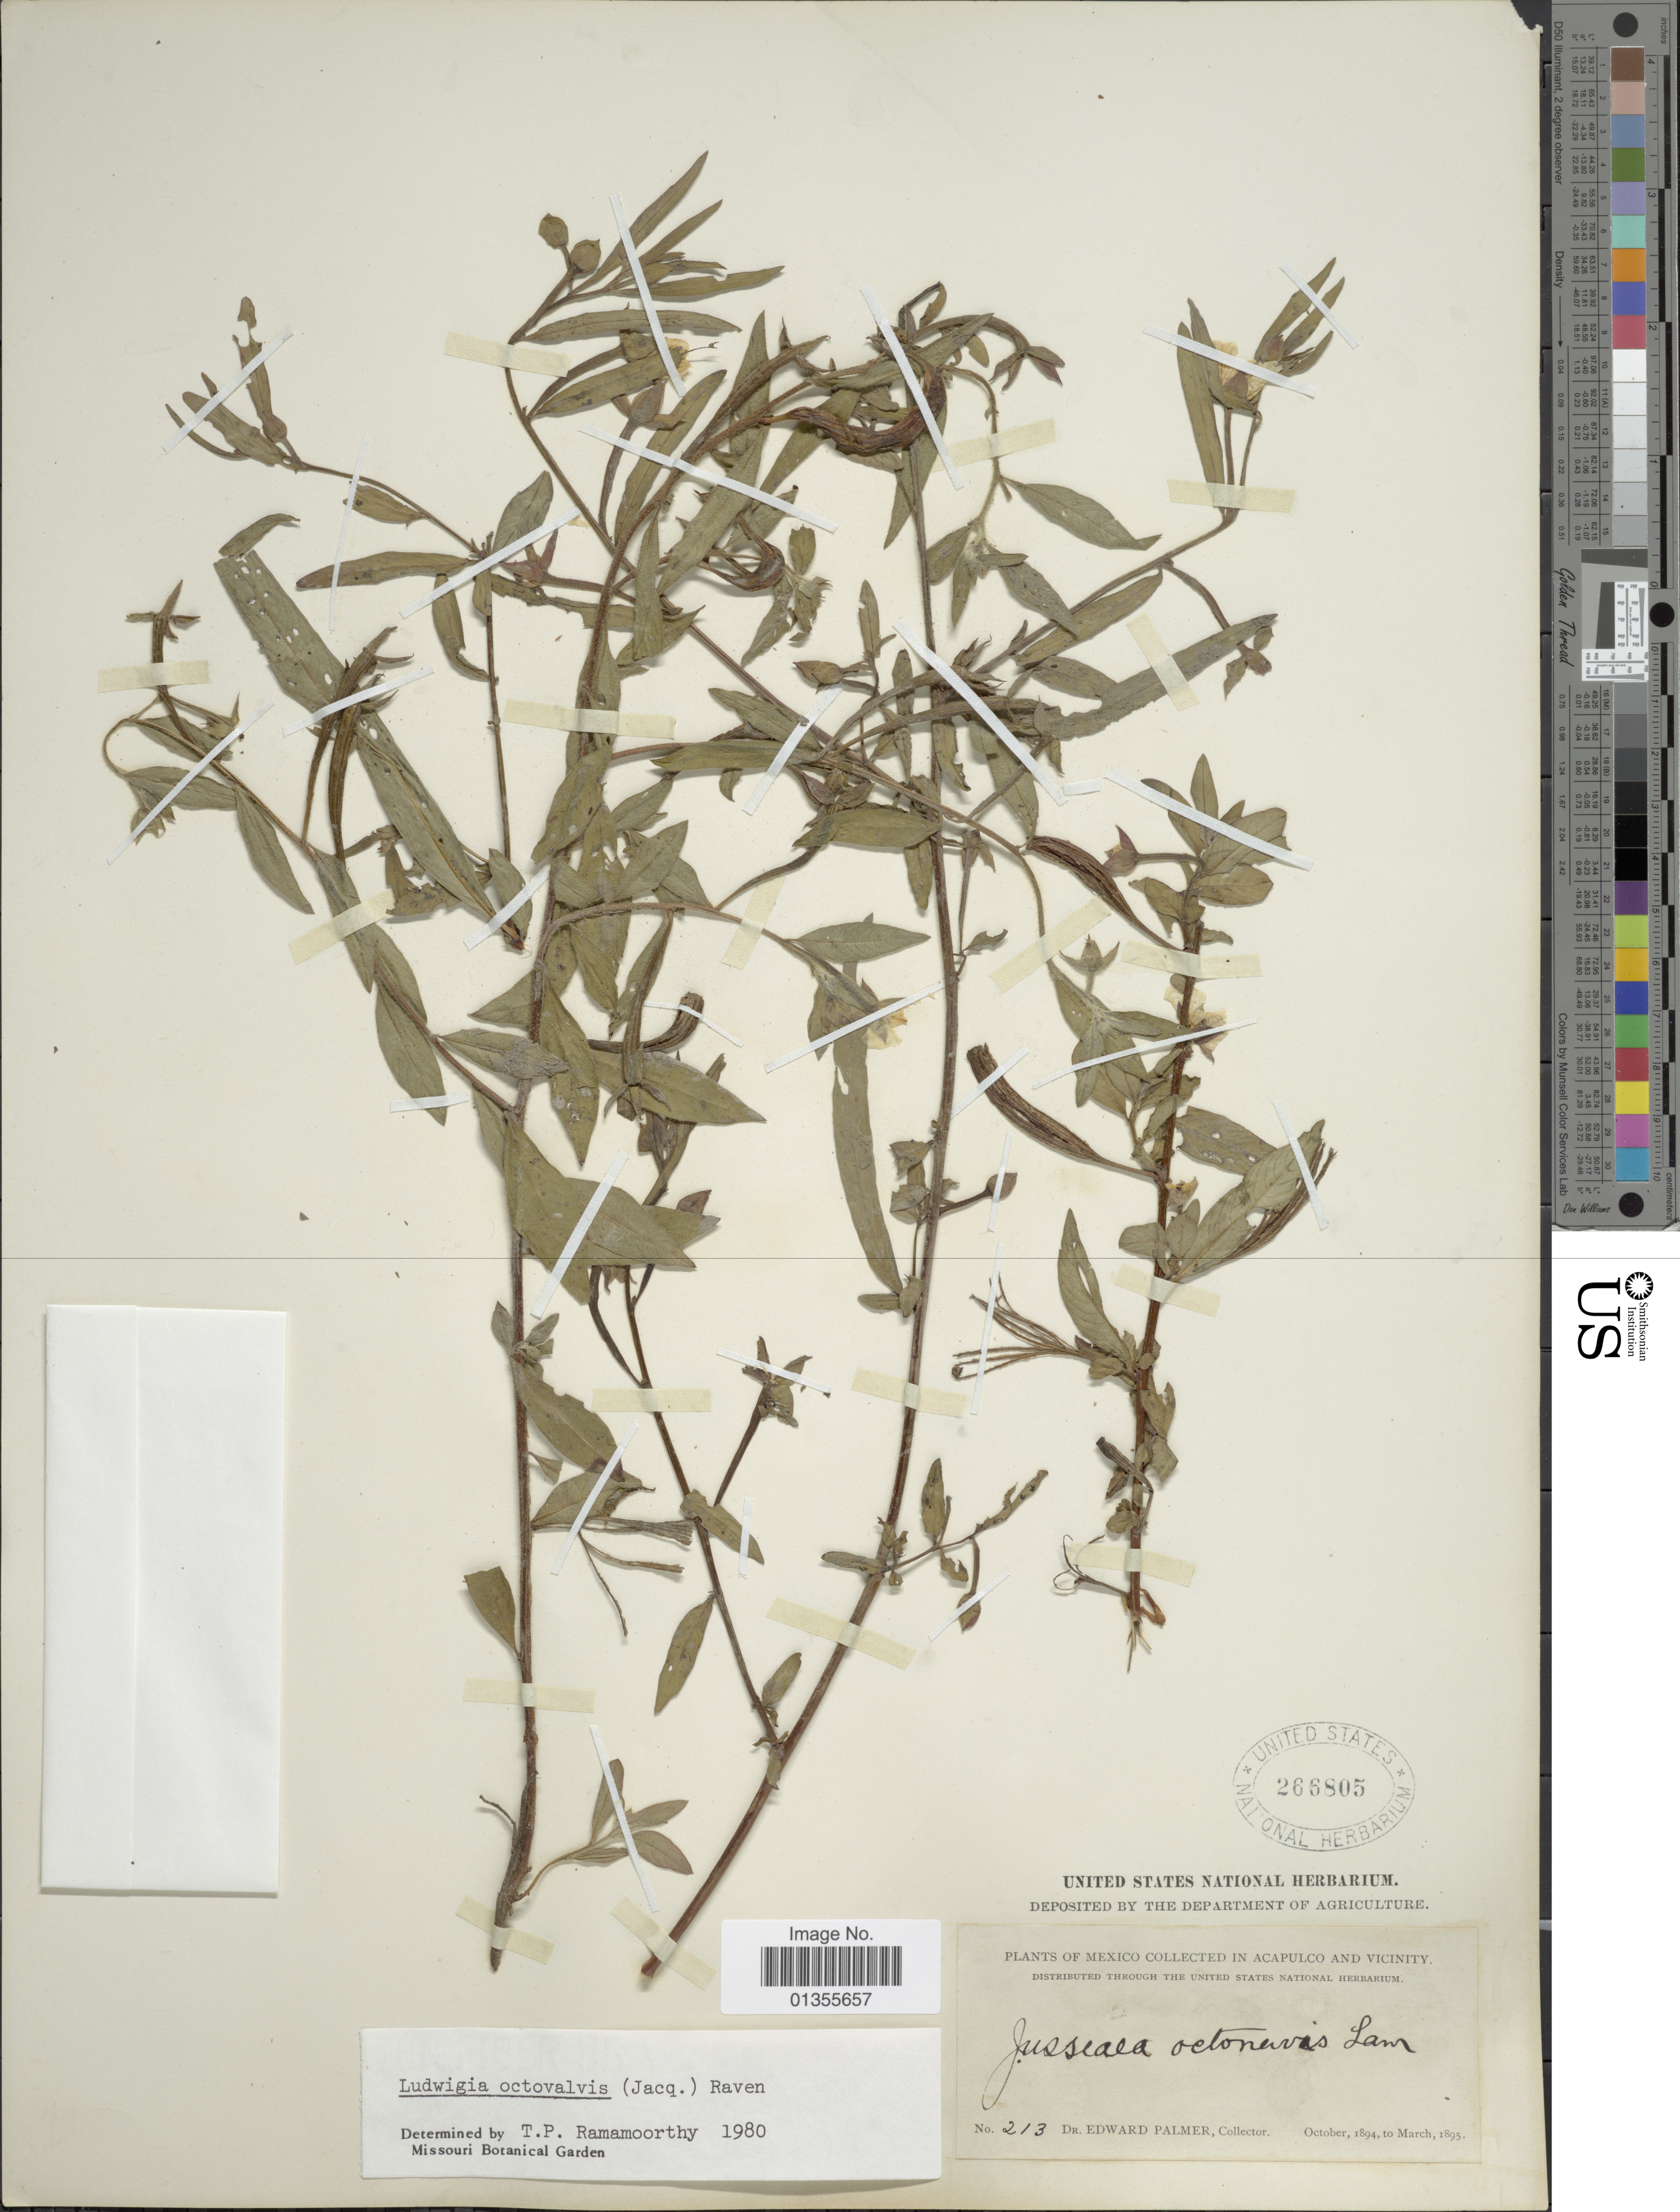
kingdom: Plantae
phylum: Tracheophyta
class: Magnoliopsida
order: Myrtales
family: Onagraceae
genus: Ludwigia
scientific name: Ludwigia octovalvis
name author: (Jacq.) P.H. Raven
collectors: E. Palmer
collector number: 213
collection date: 1894-10/1895-03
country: Mexico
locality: Acapulco and Vicinity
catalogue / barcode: US 266805